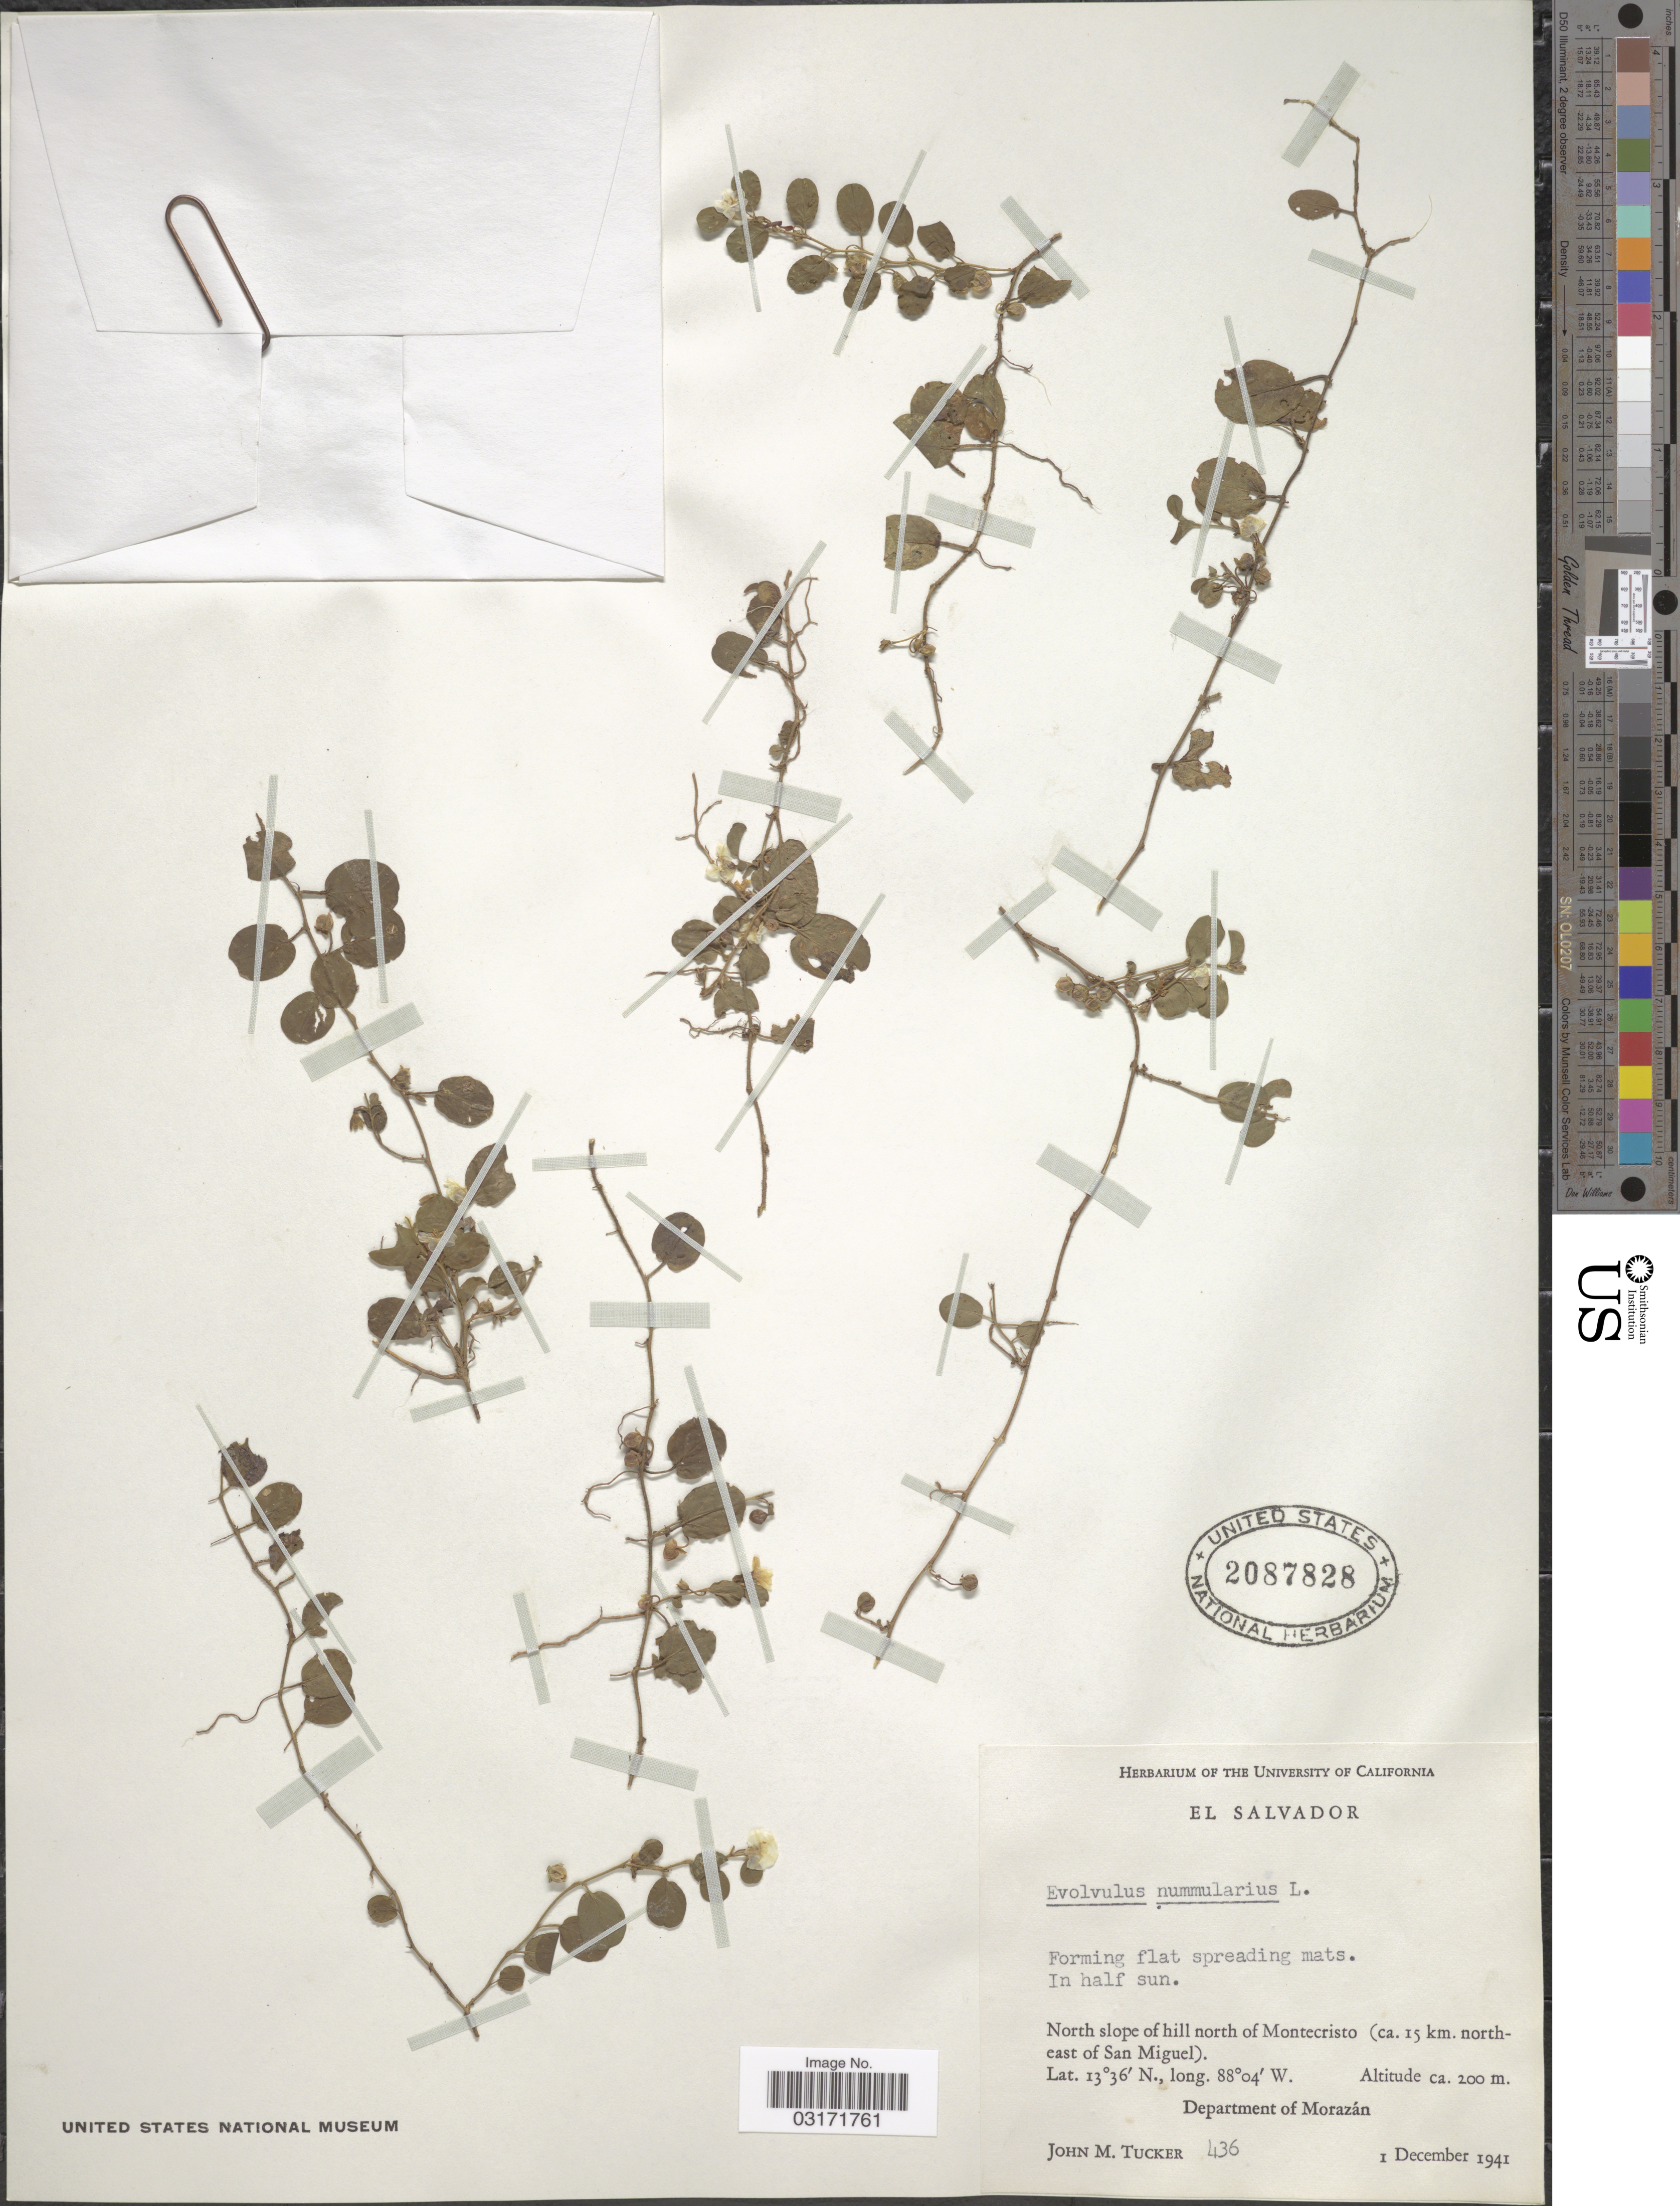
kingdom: Plantae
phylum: Tracheophyta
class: Magnoliopsida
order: Solanales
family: Convolvulaceae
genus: Evolvulus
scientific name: Evolvulus nummularius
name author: (L.) L.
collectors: J. M. Tucker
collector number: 436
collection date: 1941-12-01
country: El Salvador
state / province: Morazan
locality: North slope of hill north of Montecristo (ca. 15 km. northeast of San Miguel), Department of Morazán.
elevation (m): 200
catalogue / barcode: US 2087828